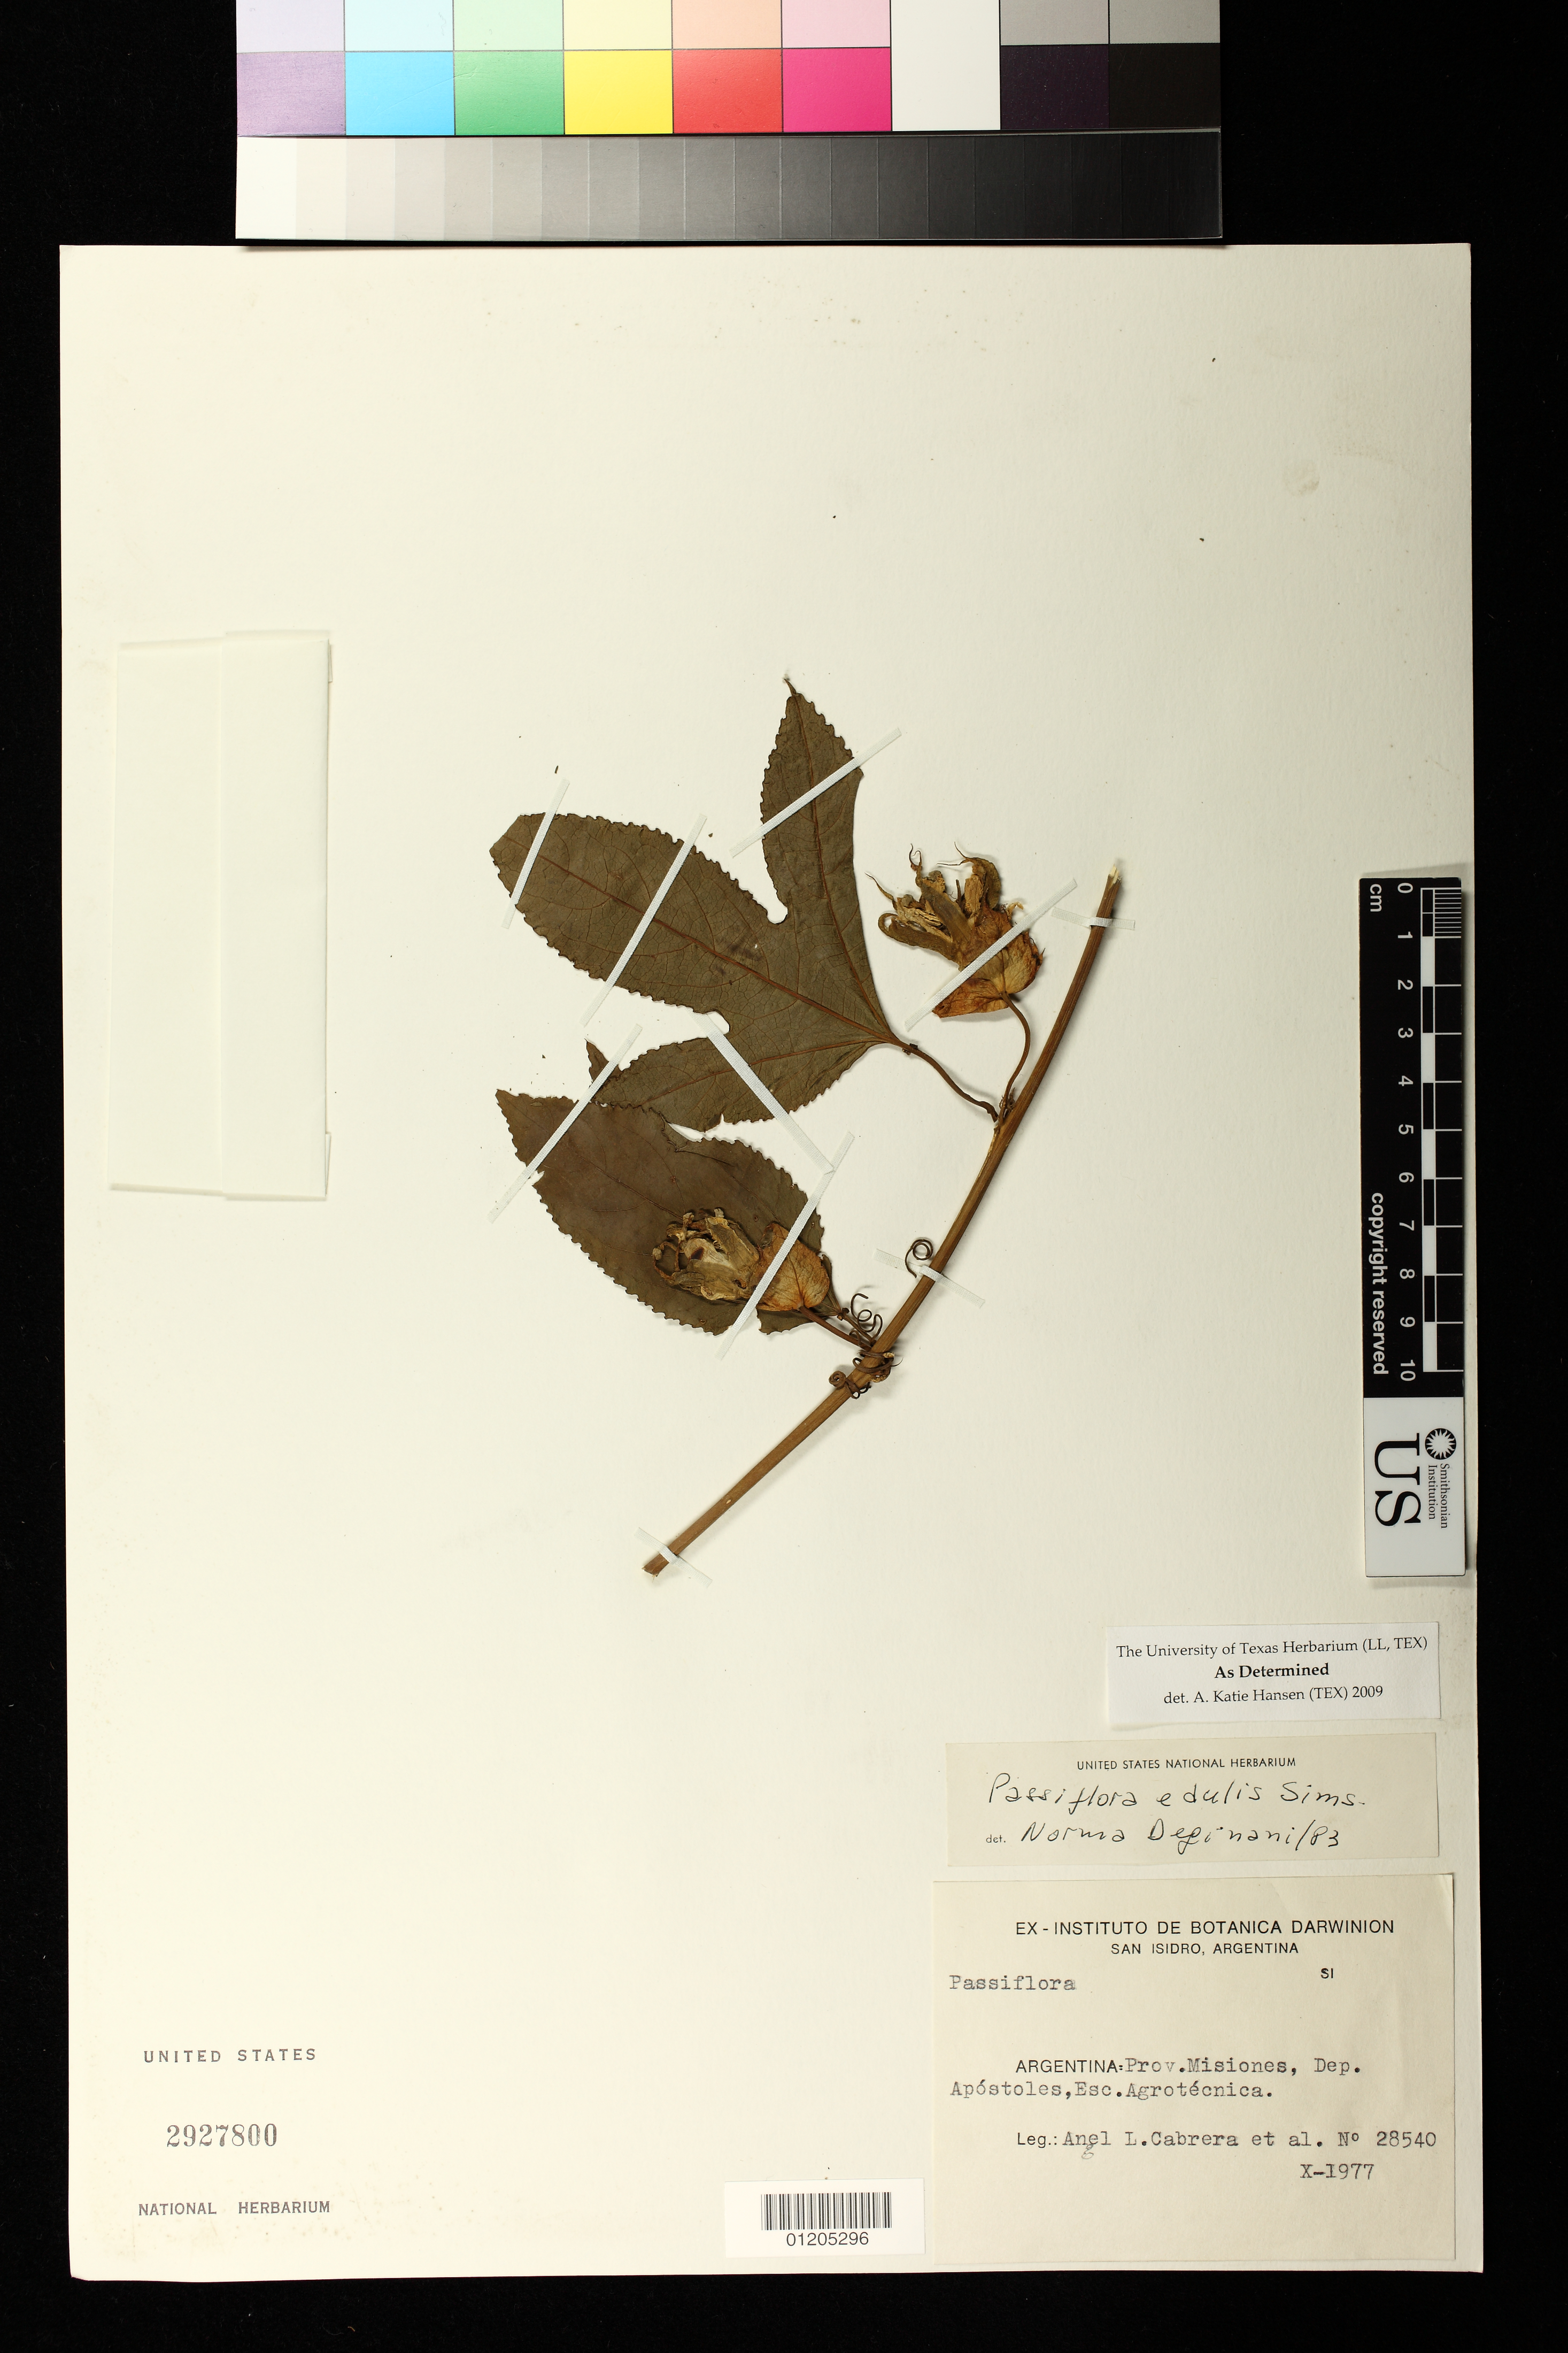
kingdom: Plantae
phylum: Tracheophyta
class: Magnoliopsida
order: Malpighiales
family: Passifloraceae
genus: Passiflora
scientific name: Passiflora edulis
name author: Sims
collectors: A. L. Cabrera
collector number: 28540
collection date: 1977-10-01/1977-10-31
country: Argentina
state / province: Misiones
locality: Dep. Apostoles, Esc. Agrotecnica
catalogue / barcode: US 2927800